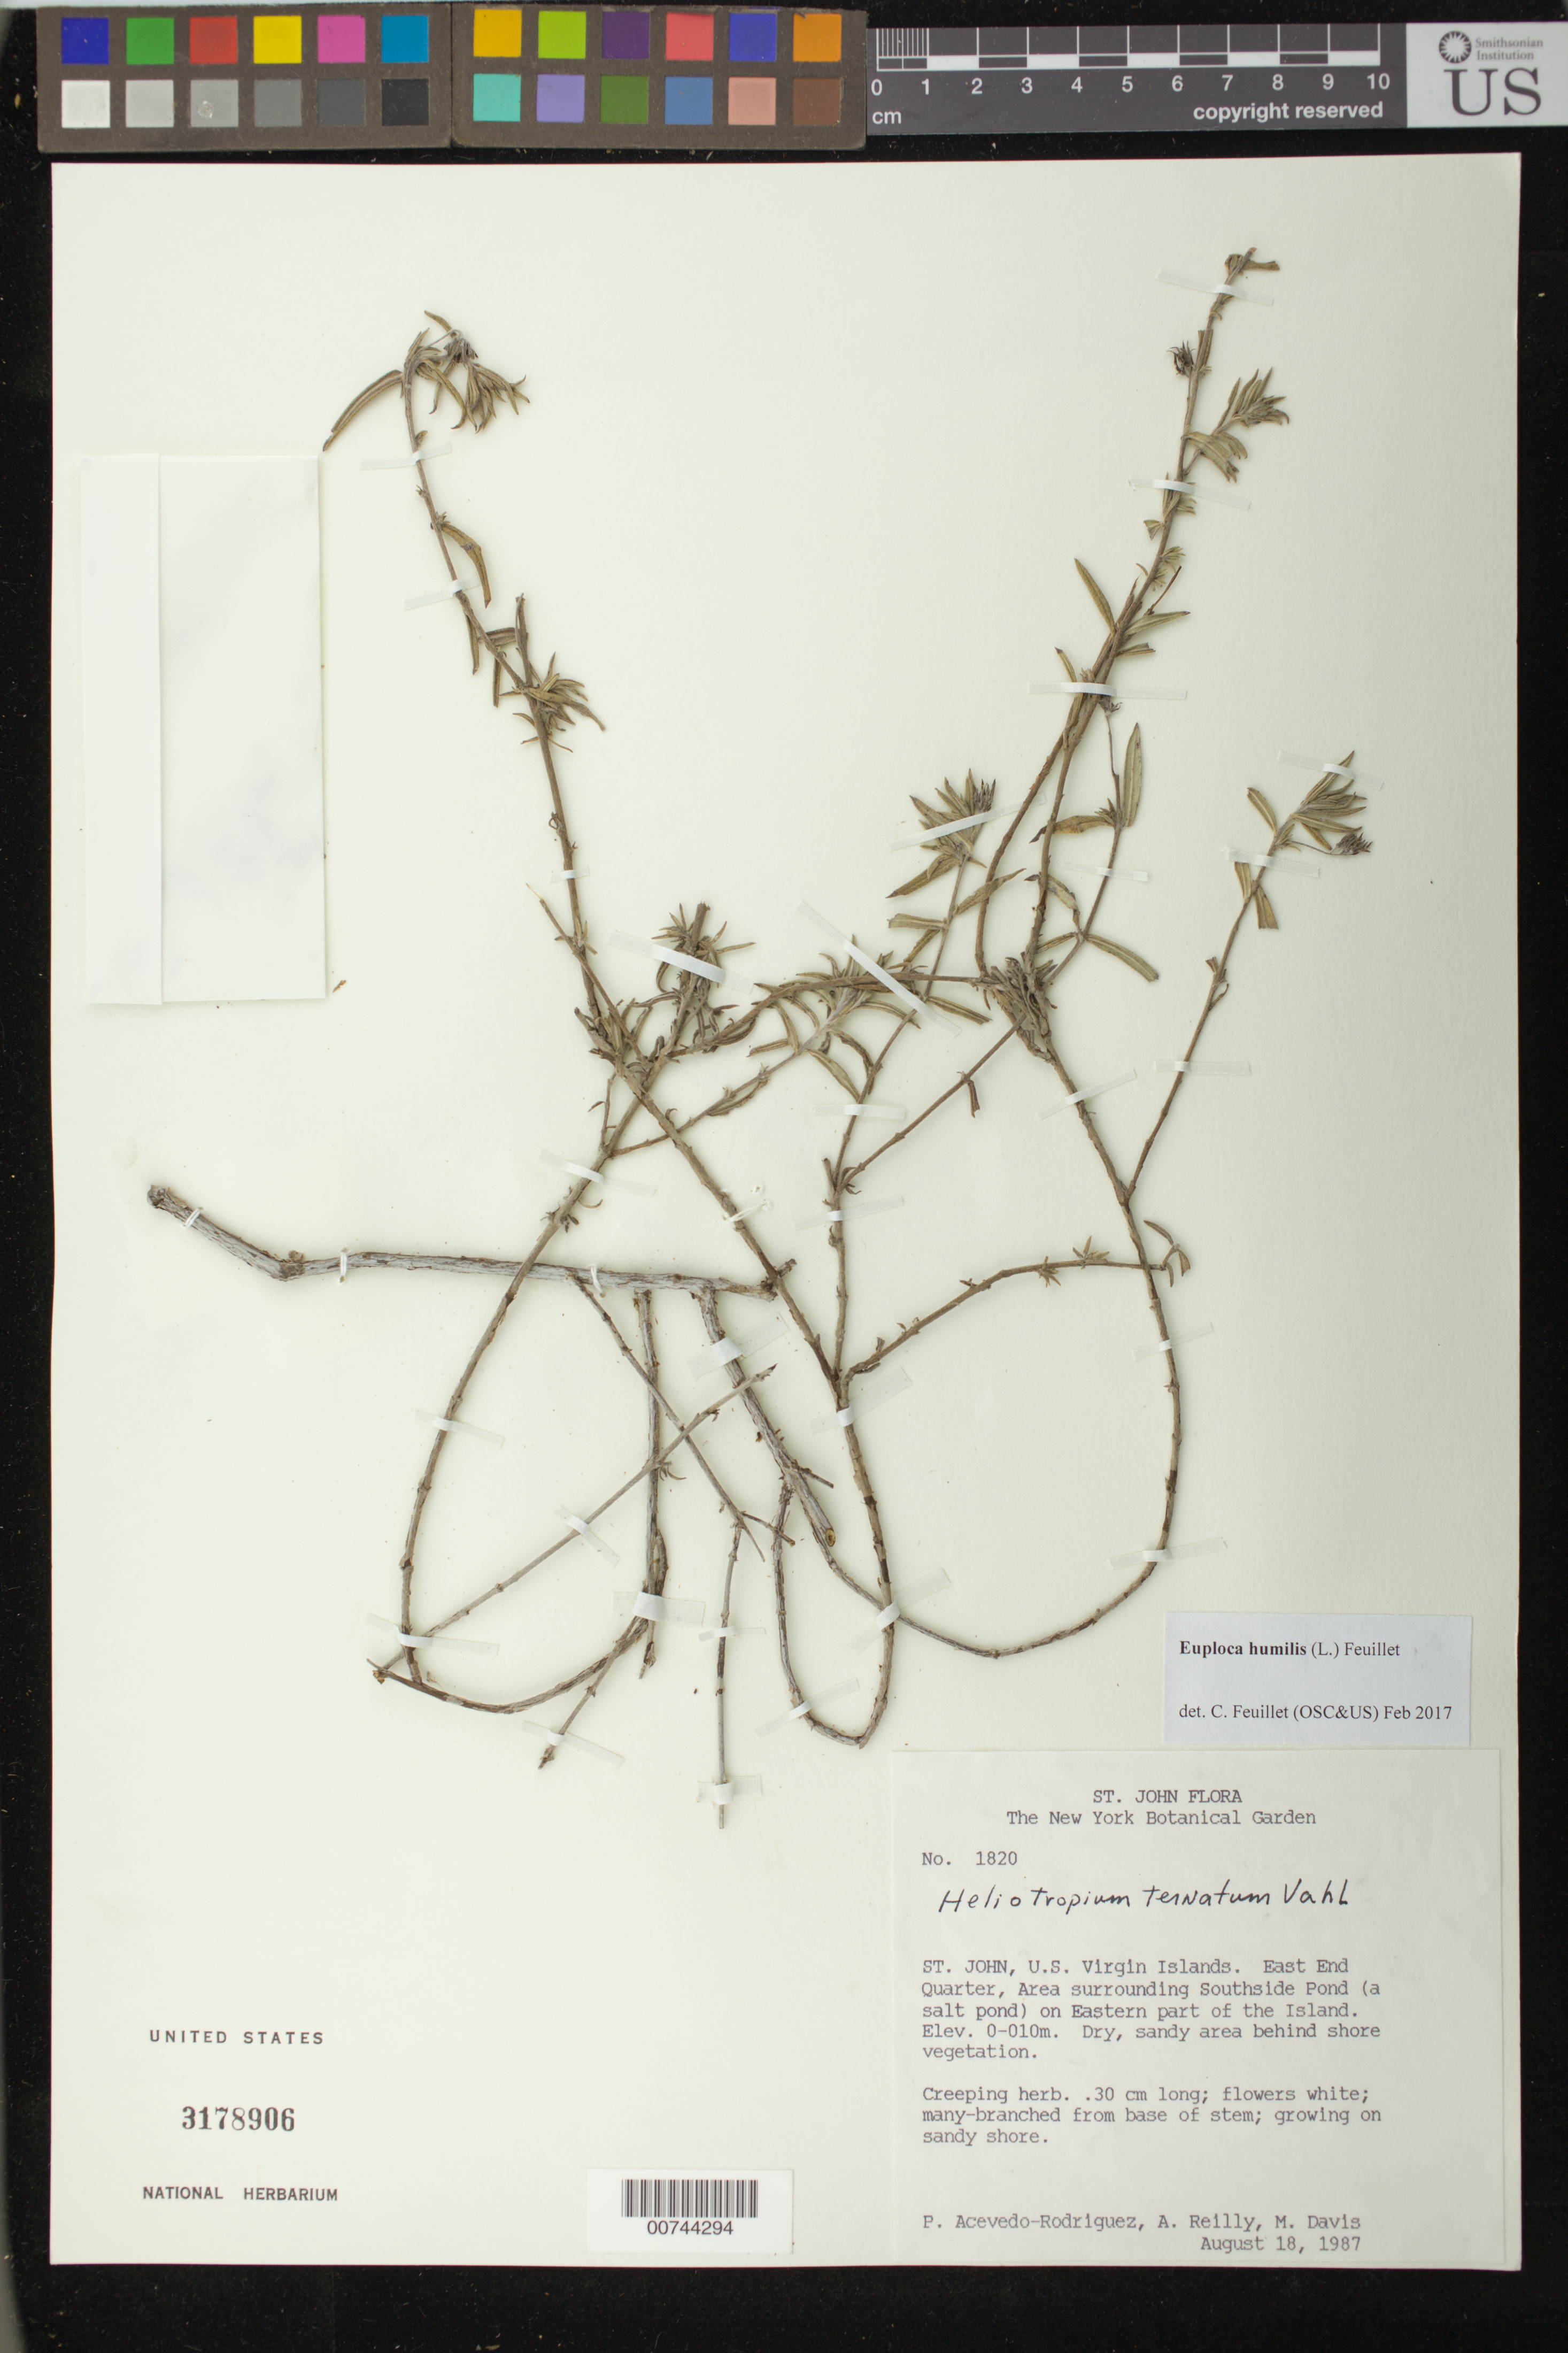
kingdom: Plantae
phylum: Tracheophyta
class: Magnoliopsida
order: Boraginales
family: Heliotropiaceae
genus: Euploca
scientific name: Euploca humilis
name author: (L.) Feuillet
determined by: Feuillet, C.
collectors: P. Acevedo-Rodr., A. Reilly & M. Davis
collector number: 1820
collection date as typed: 18 Aug 1987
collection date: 1987-08-18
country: U.S. Virgin Islands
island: St. John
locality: East End Quarter; Area surrounding Southside Pond (a salt pond) on Eastern part of the Island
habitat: Dry, sandy area behind shore vegetation.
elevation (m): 0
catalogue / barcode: US 3178906